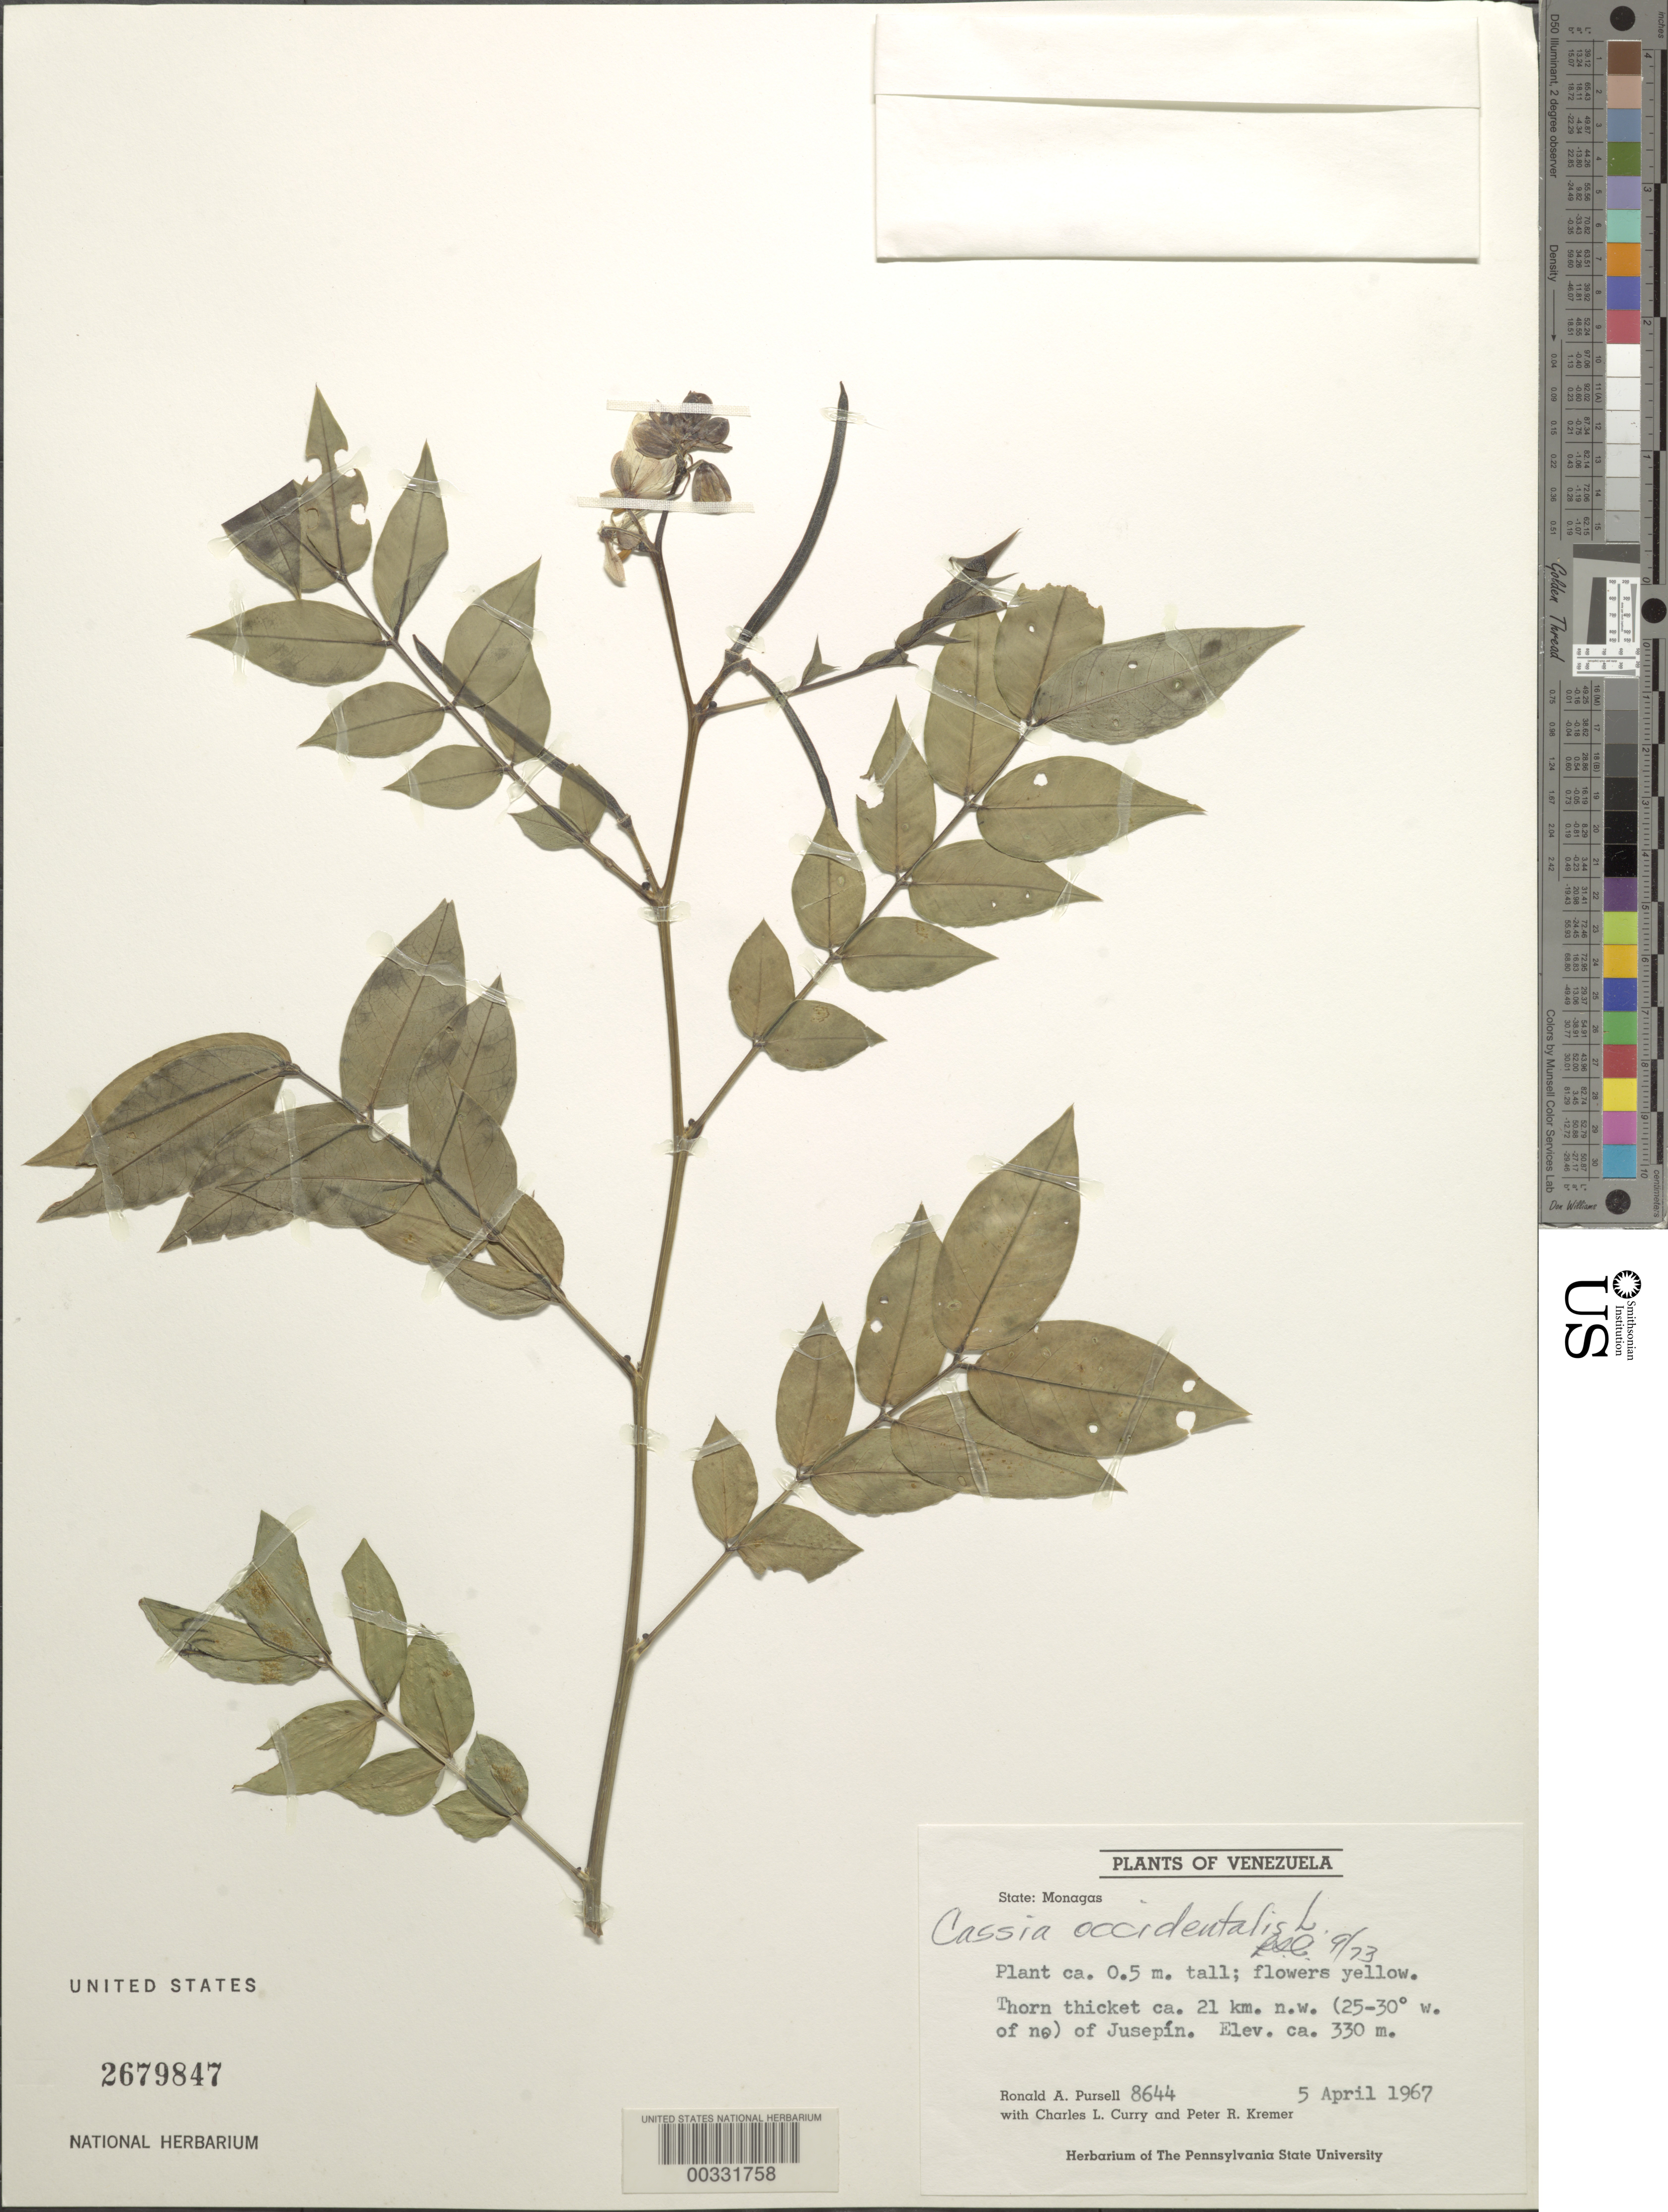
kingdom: Plantae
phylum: Tracheophyta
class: Magnoliopsida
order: Fabales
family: Fabaceae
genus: Senna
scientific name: Senna occidentalis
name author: (L.) Link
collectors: R. A. Pursell, C. L. Curry & P. R. Kremer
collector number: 8644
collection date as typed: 05 Apr 1967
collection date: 1967-04-05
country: Venezuela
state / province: Monagas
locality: Ca 21 km nw of jusepim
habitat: Thorn thicket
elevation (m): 330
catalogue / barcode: US 2679847